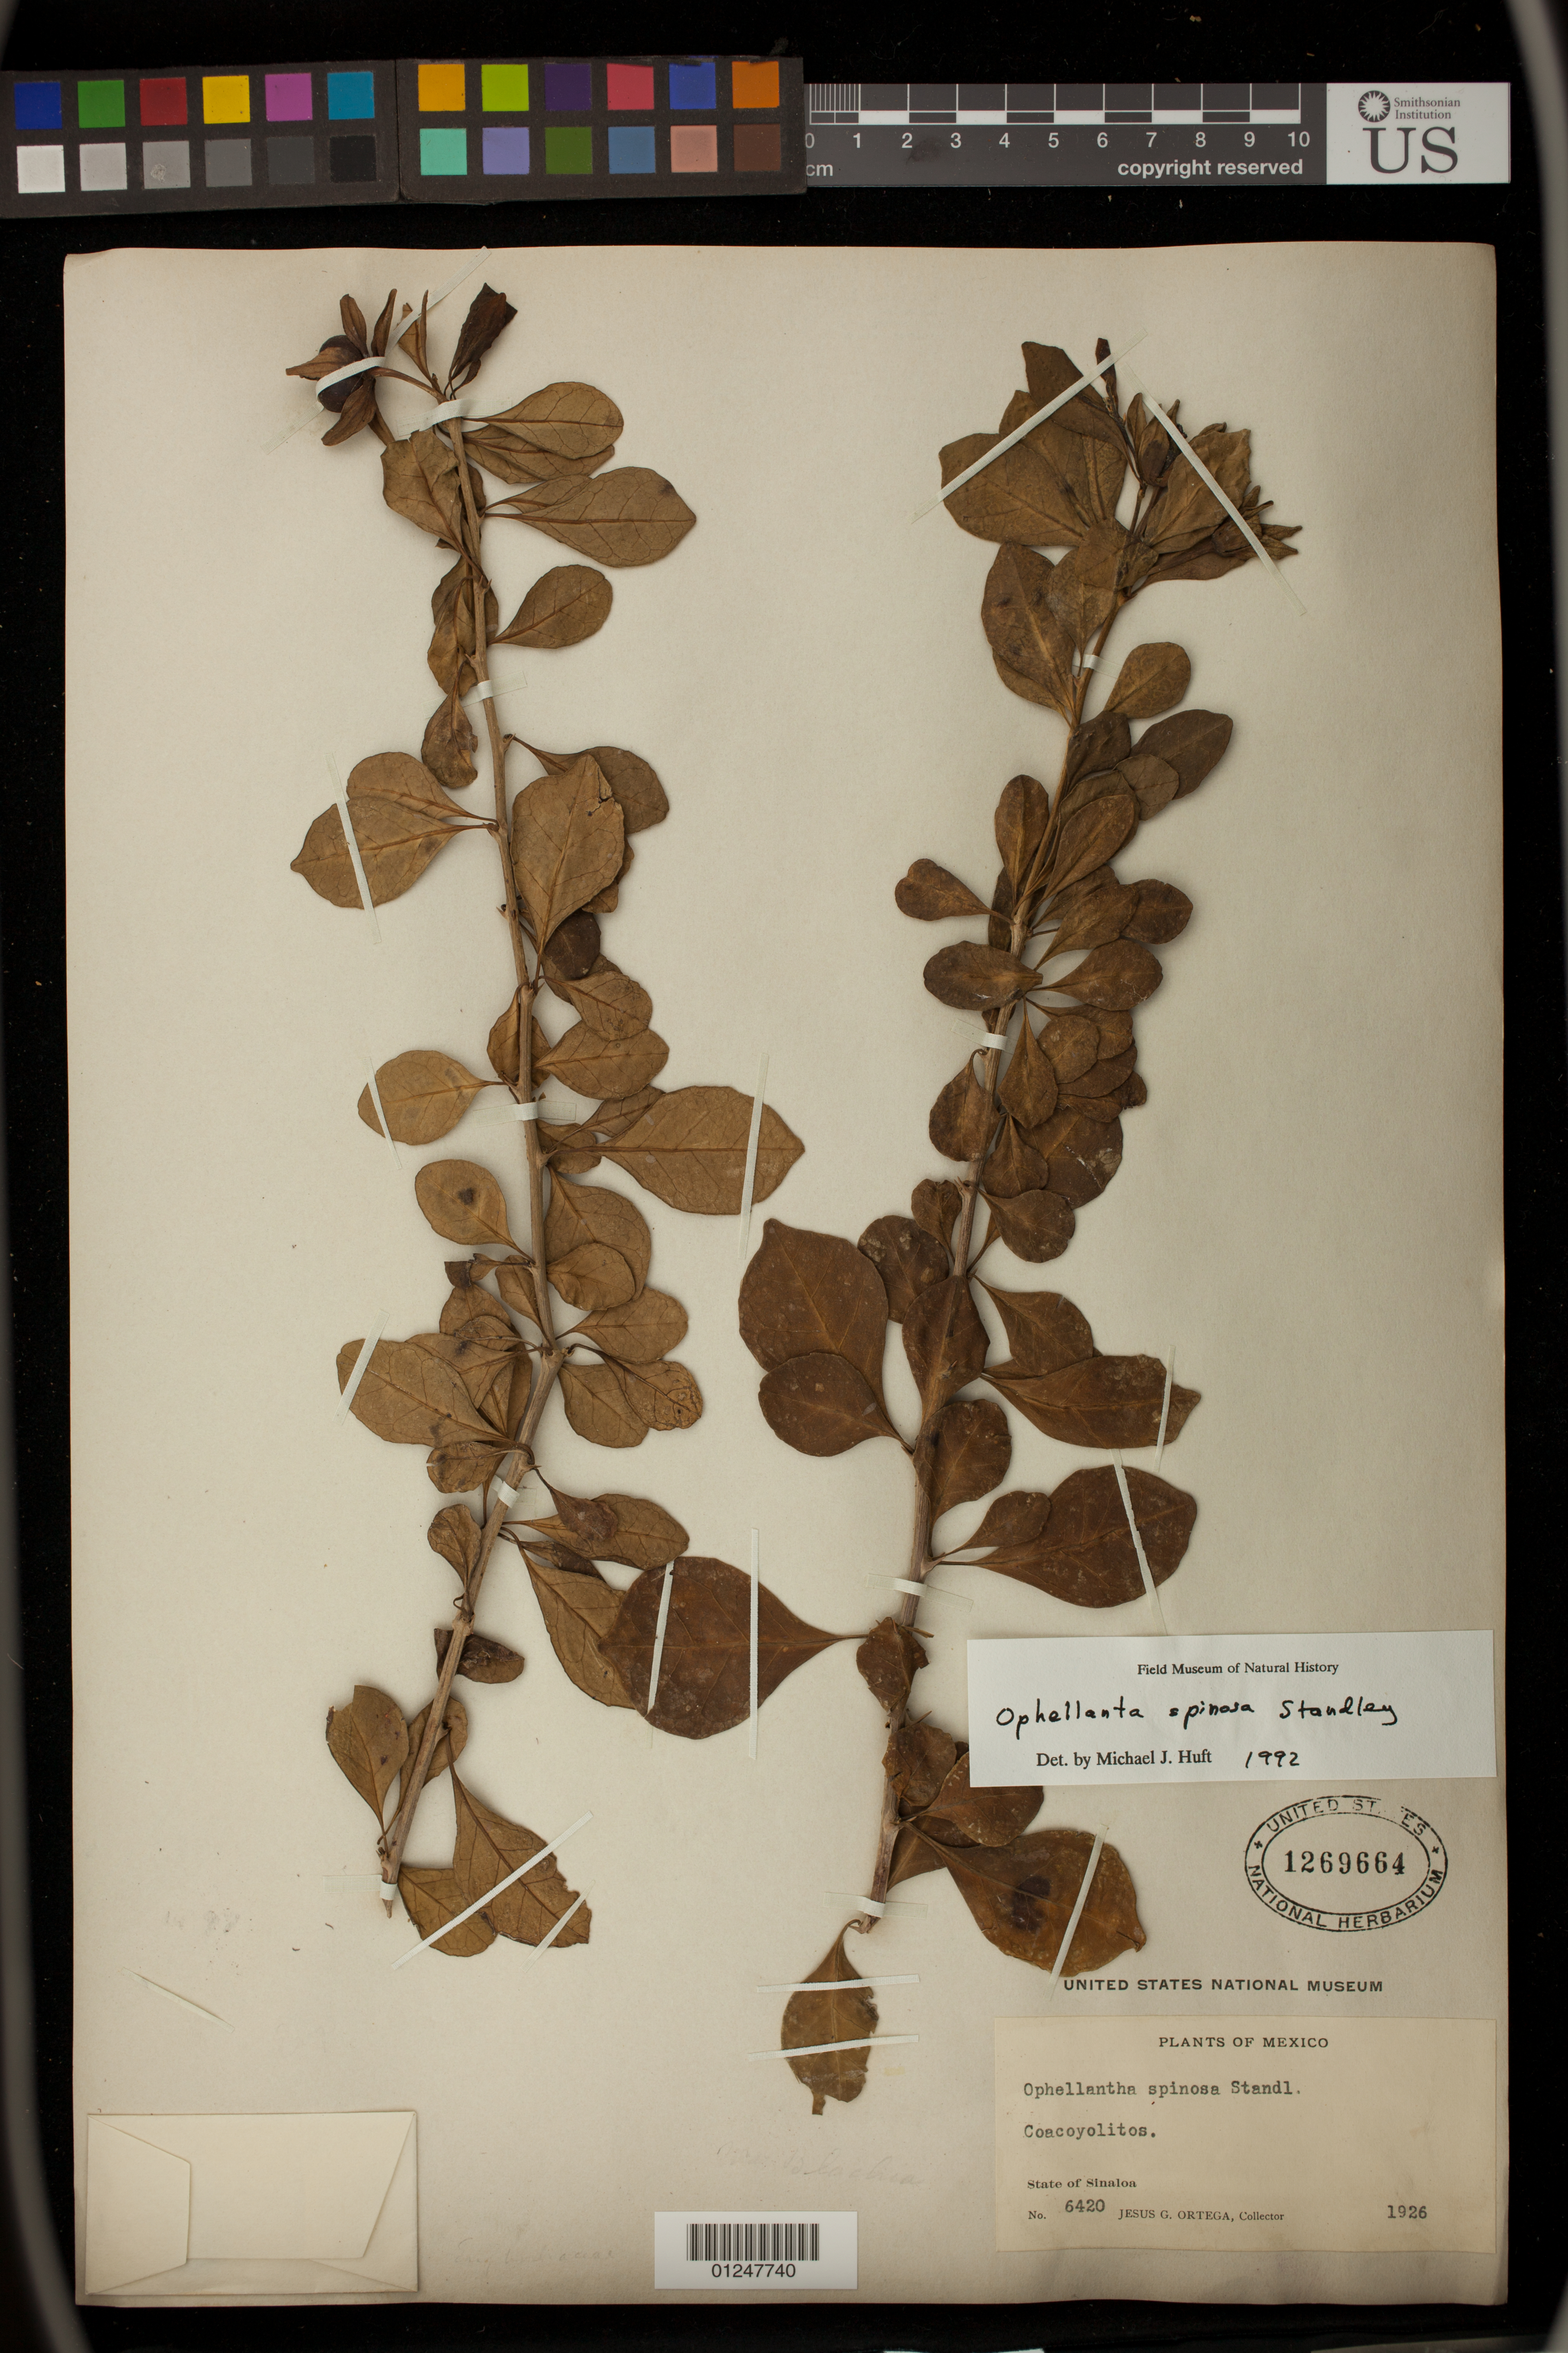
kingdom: Plantae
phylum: Tracheophyta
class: Magnoliopsida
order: Malpighiales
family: Euphorbiaceae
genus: Ophellantha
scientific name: Ophellantha spinosa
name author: Standl.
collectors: J. Ortega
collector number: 6420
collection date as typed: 1926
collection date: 1926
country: Mexico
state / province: Sinaloa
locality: Coacoyolitos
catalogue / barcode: US 1269664